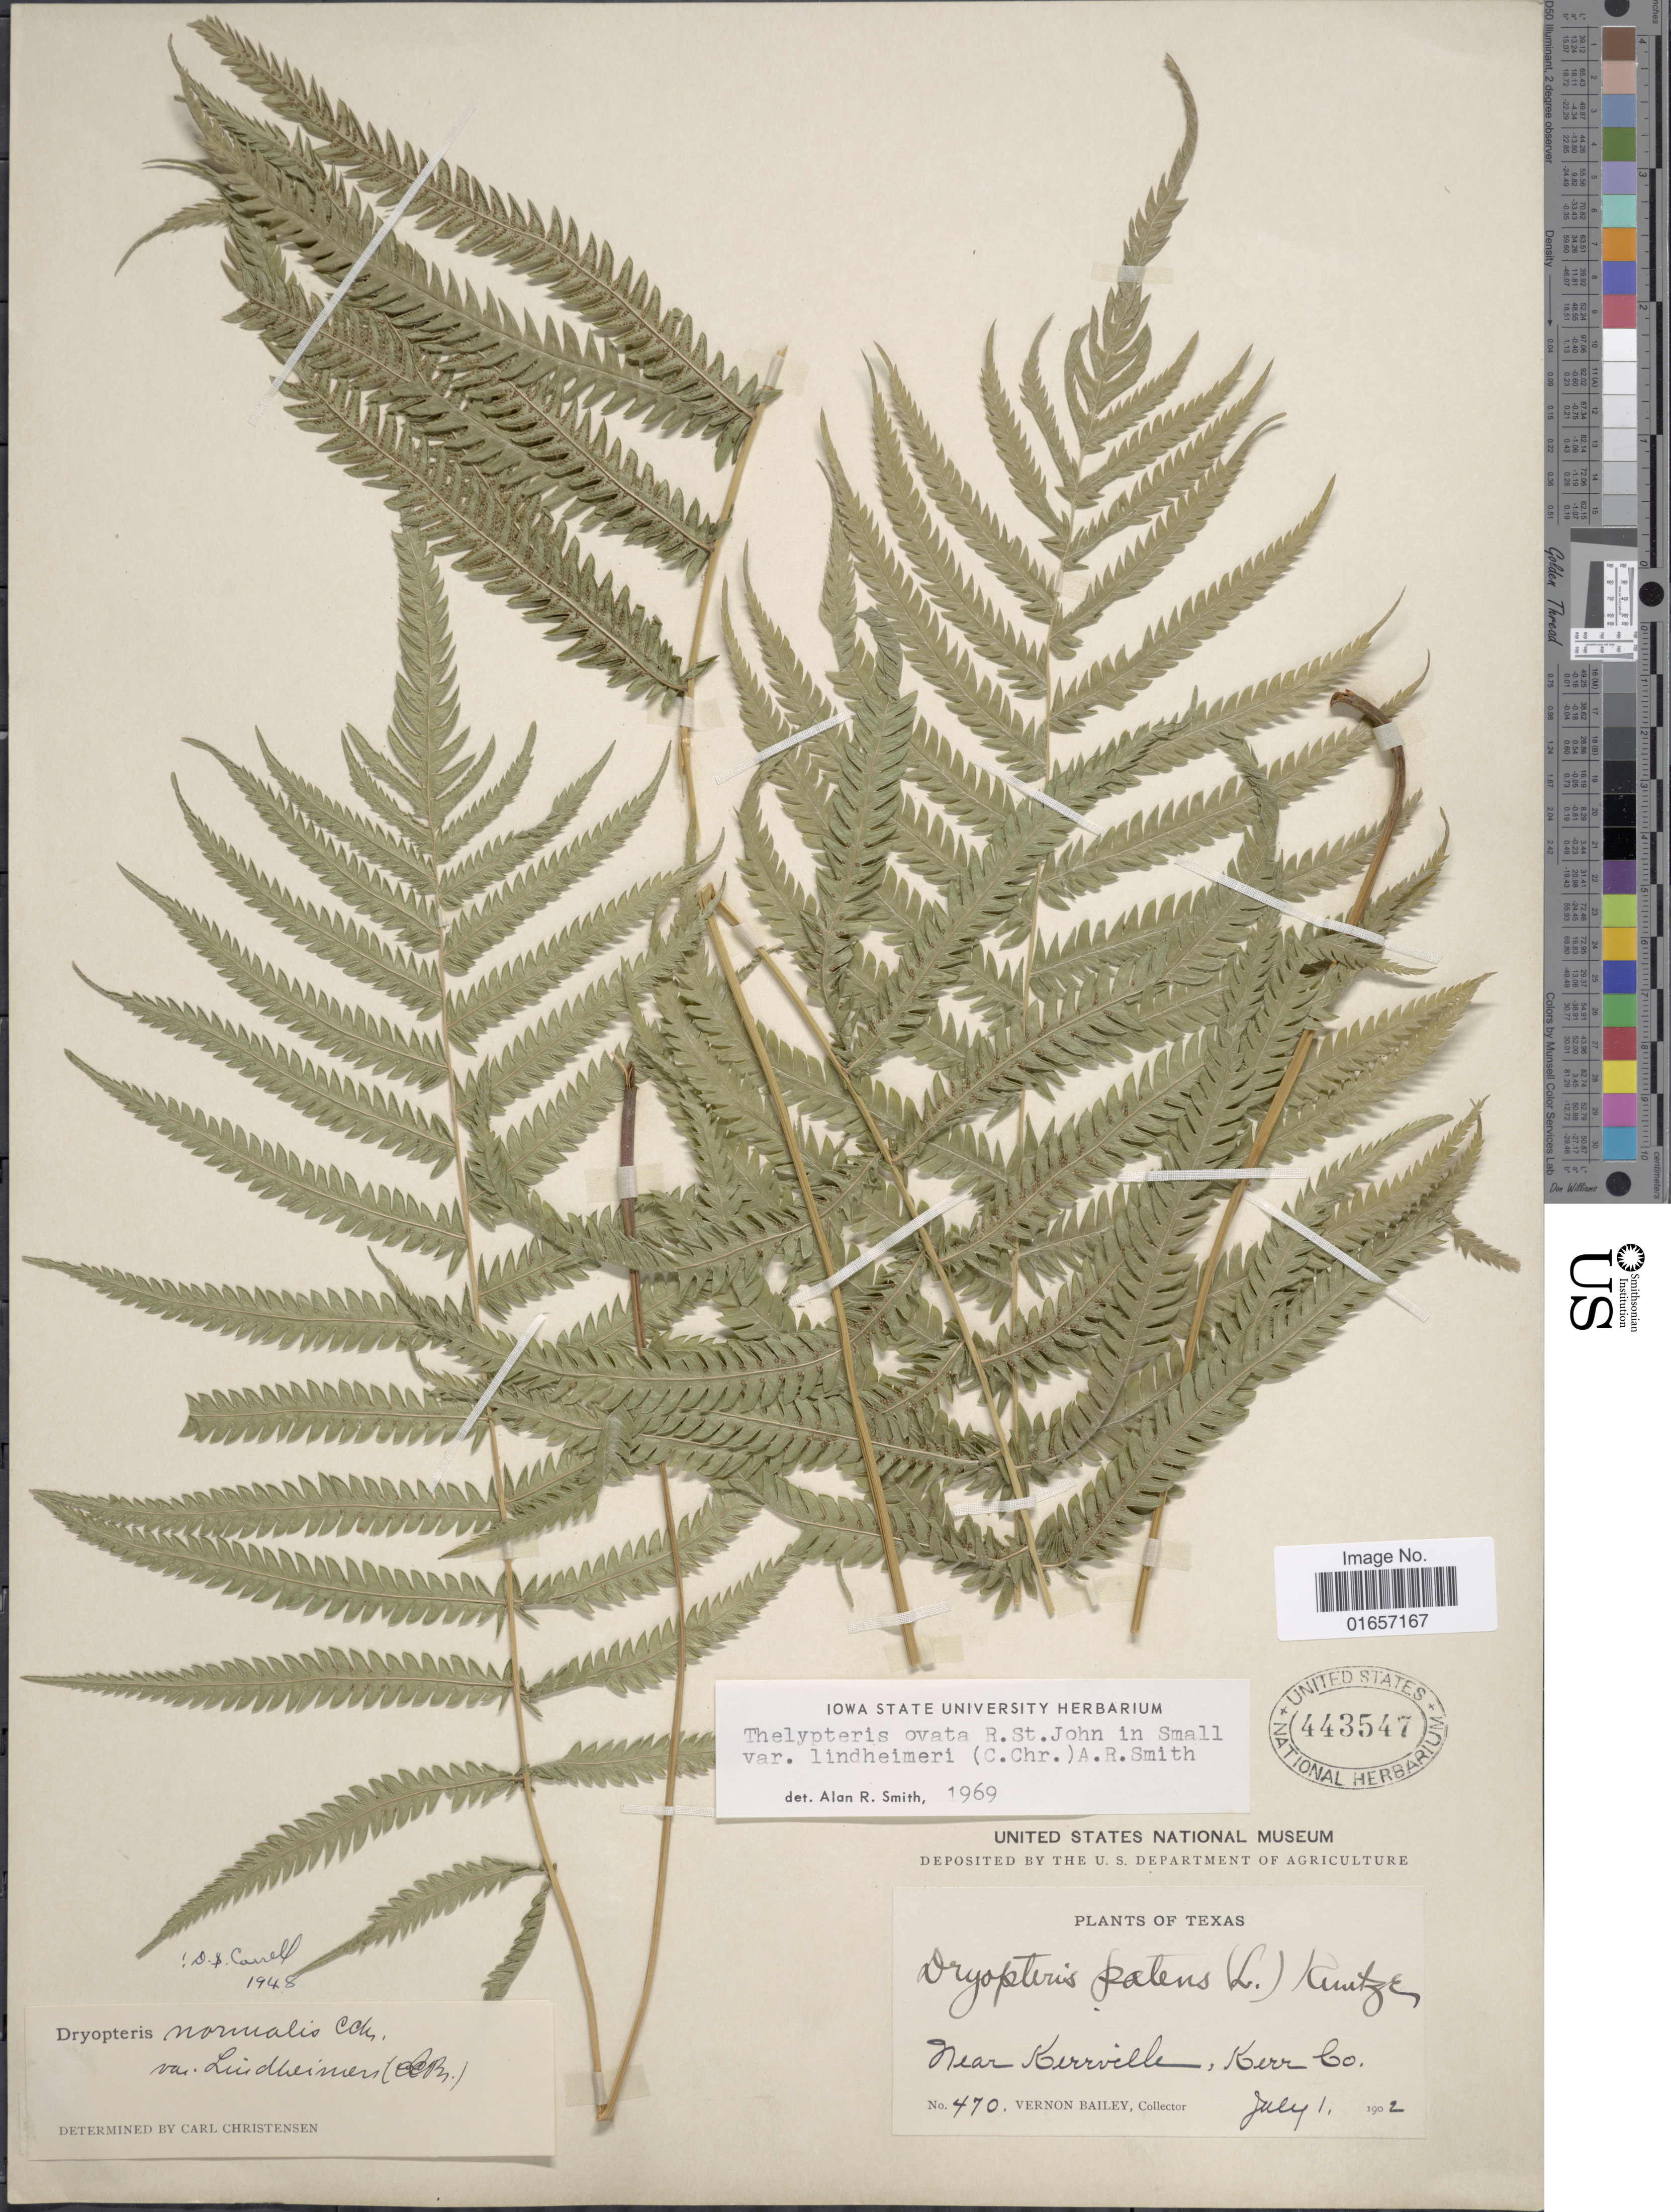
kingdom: Plantae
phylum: Tracheophyta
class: Polypodiopsida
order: Polypodiales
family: Thelypteridaceae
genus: Christella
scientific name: Christella ovata var. lindheimari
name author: (C. Chr.) A.R. Sm.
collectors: V. O. Bailey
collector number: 470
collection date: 1902-07-01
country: United States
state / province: Texas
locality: Near Kerrville, Kerr Co.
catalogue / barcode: US 443547